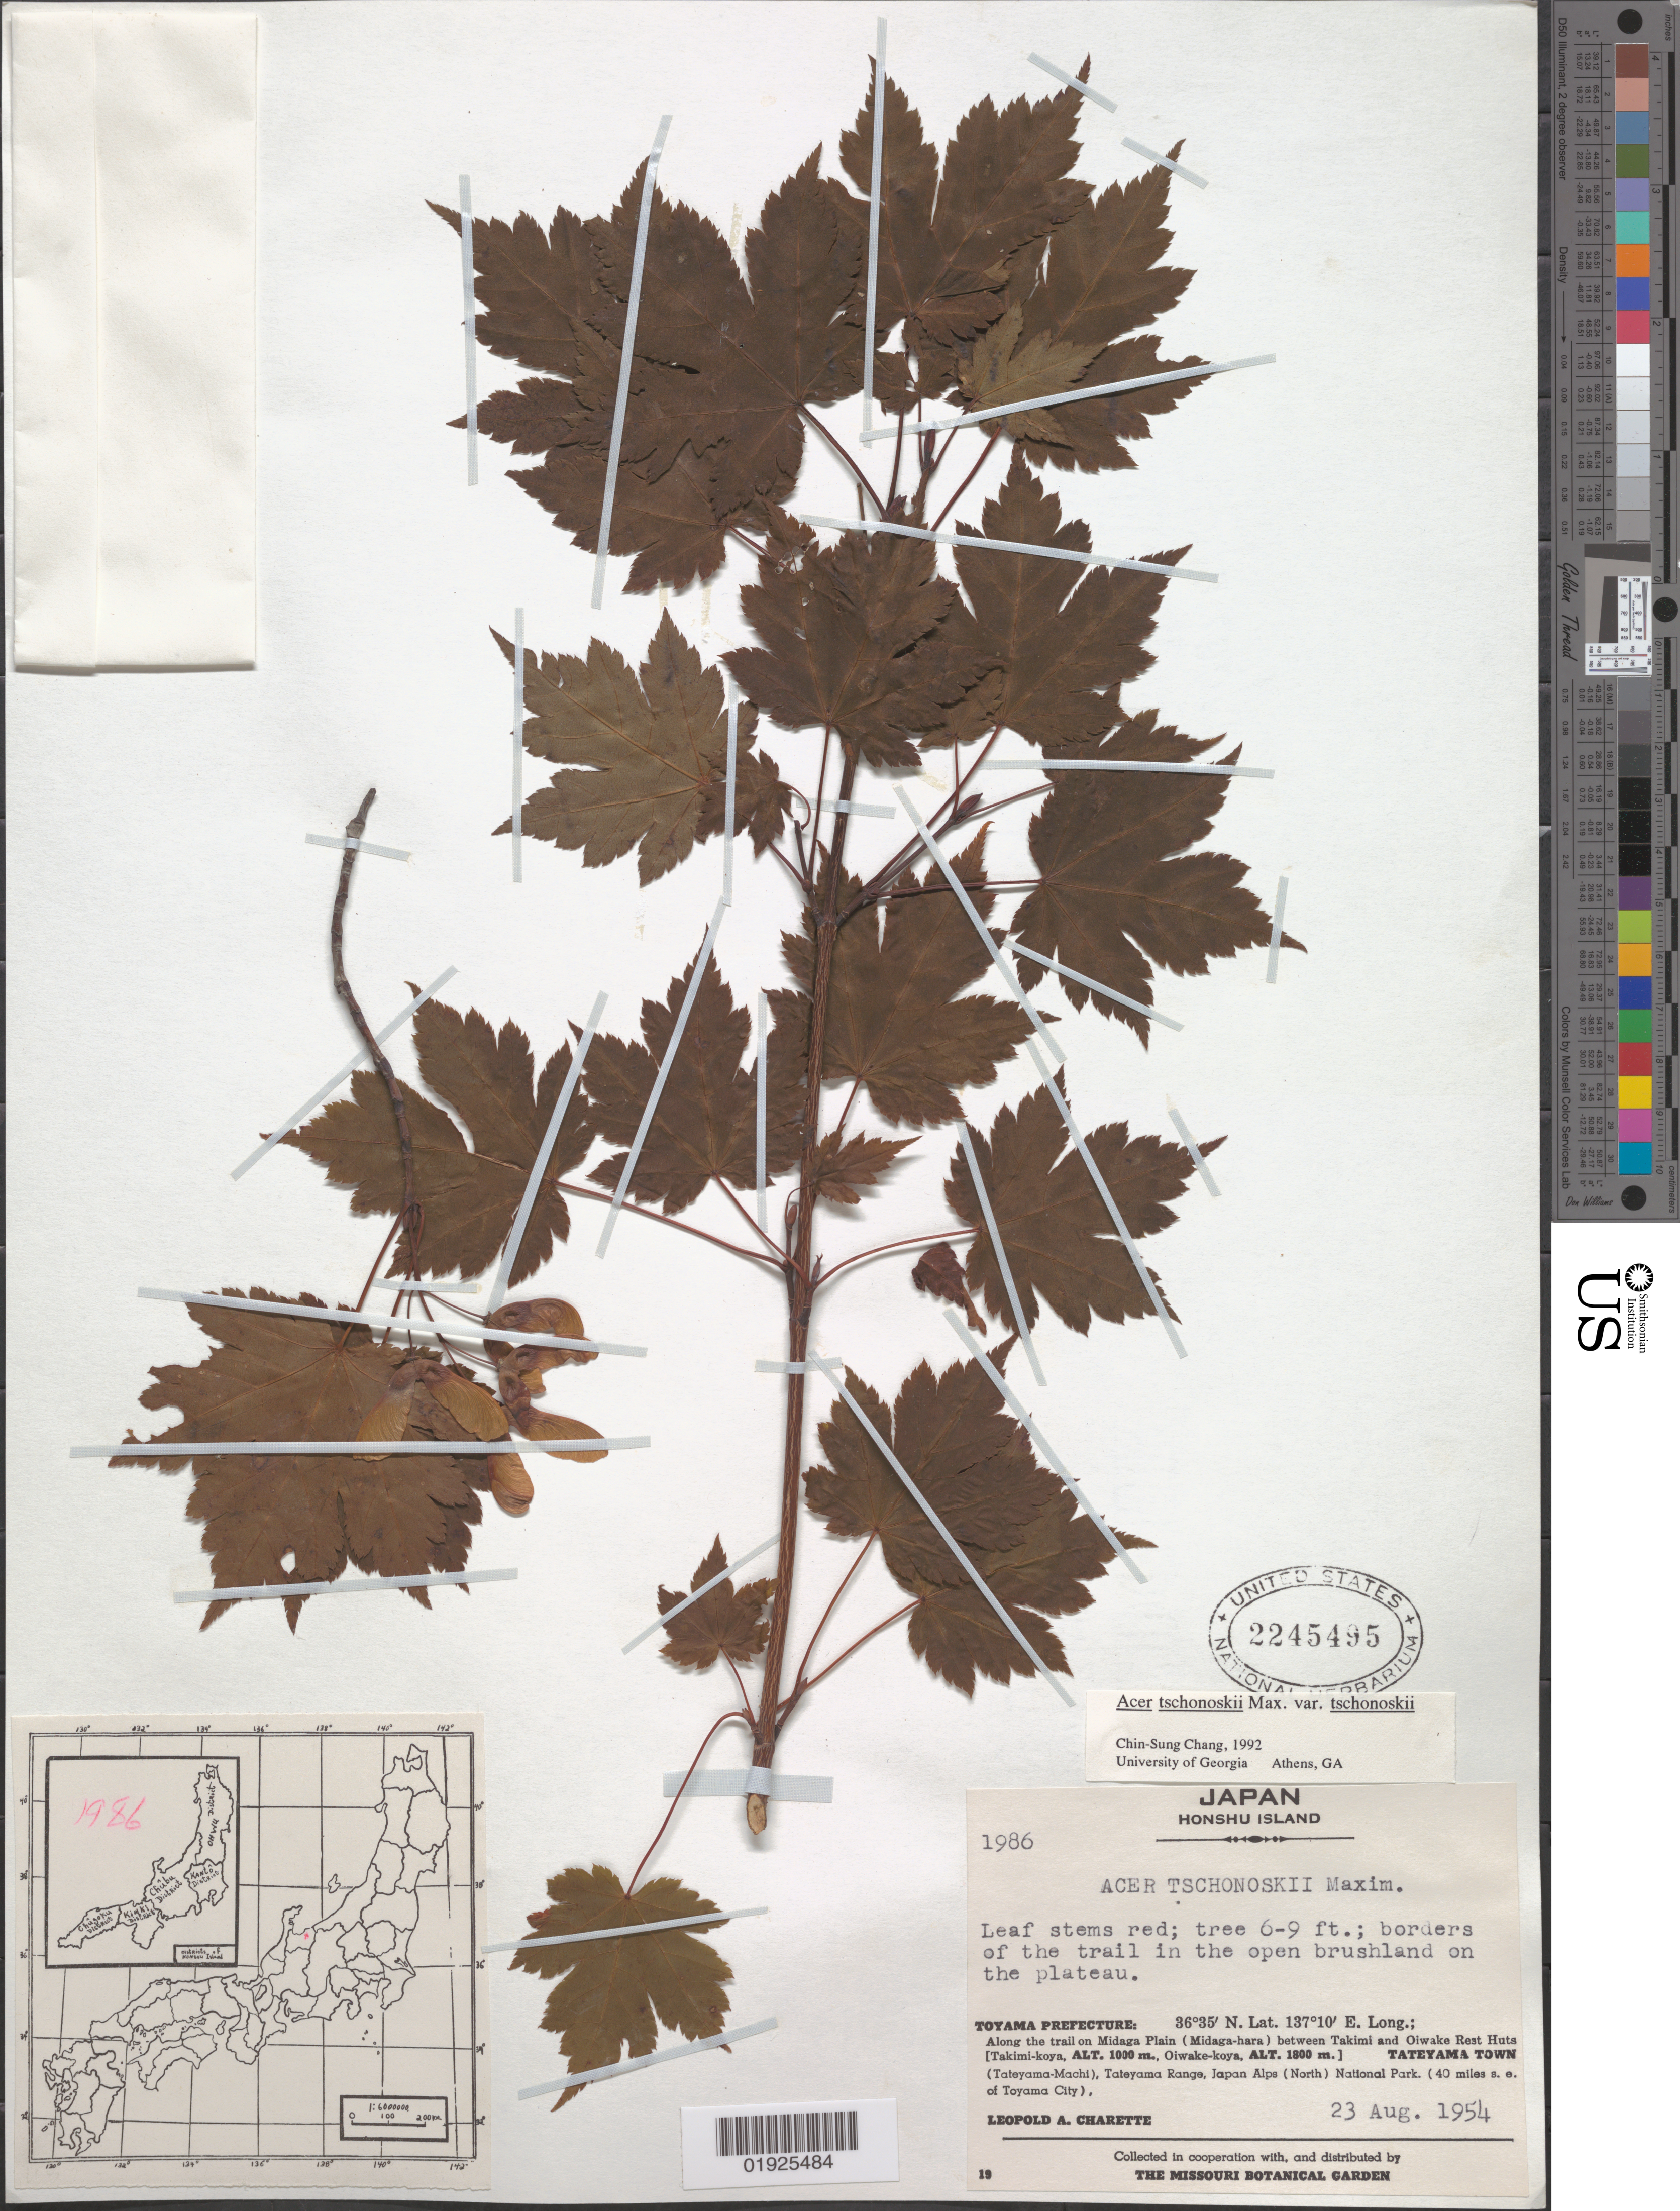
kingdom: Plantae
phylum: Tracheophyta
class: Magnoliopsida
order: Sapindales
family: Sapindaceae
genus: Acer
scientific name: Acer tschonoskii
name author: Maxim.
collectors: L. A. Charette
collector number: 1986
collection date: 1954-08-23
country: Japan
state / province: Toyama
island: Honshu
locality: Midaga Plain (Midaga-hara) between Takimi and Oiwake rest Huts (Takimi-koya, Oiwake-koya). Tateyama Town (Tateyama-Machi), Tatayama Range, Japan Alps (North) National Park (40 miles SE of Toyama City)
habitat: Borders of the trail in the open brushland on the plateau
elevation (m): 1000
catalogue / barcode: US 2245495